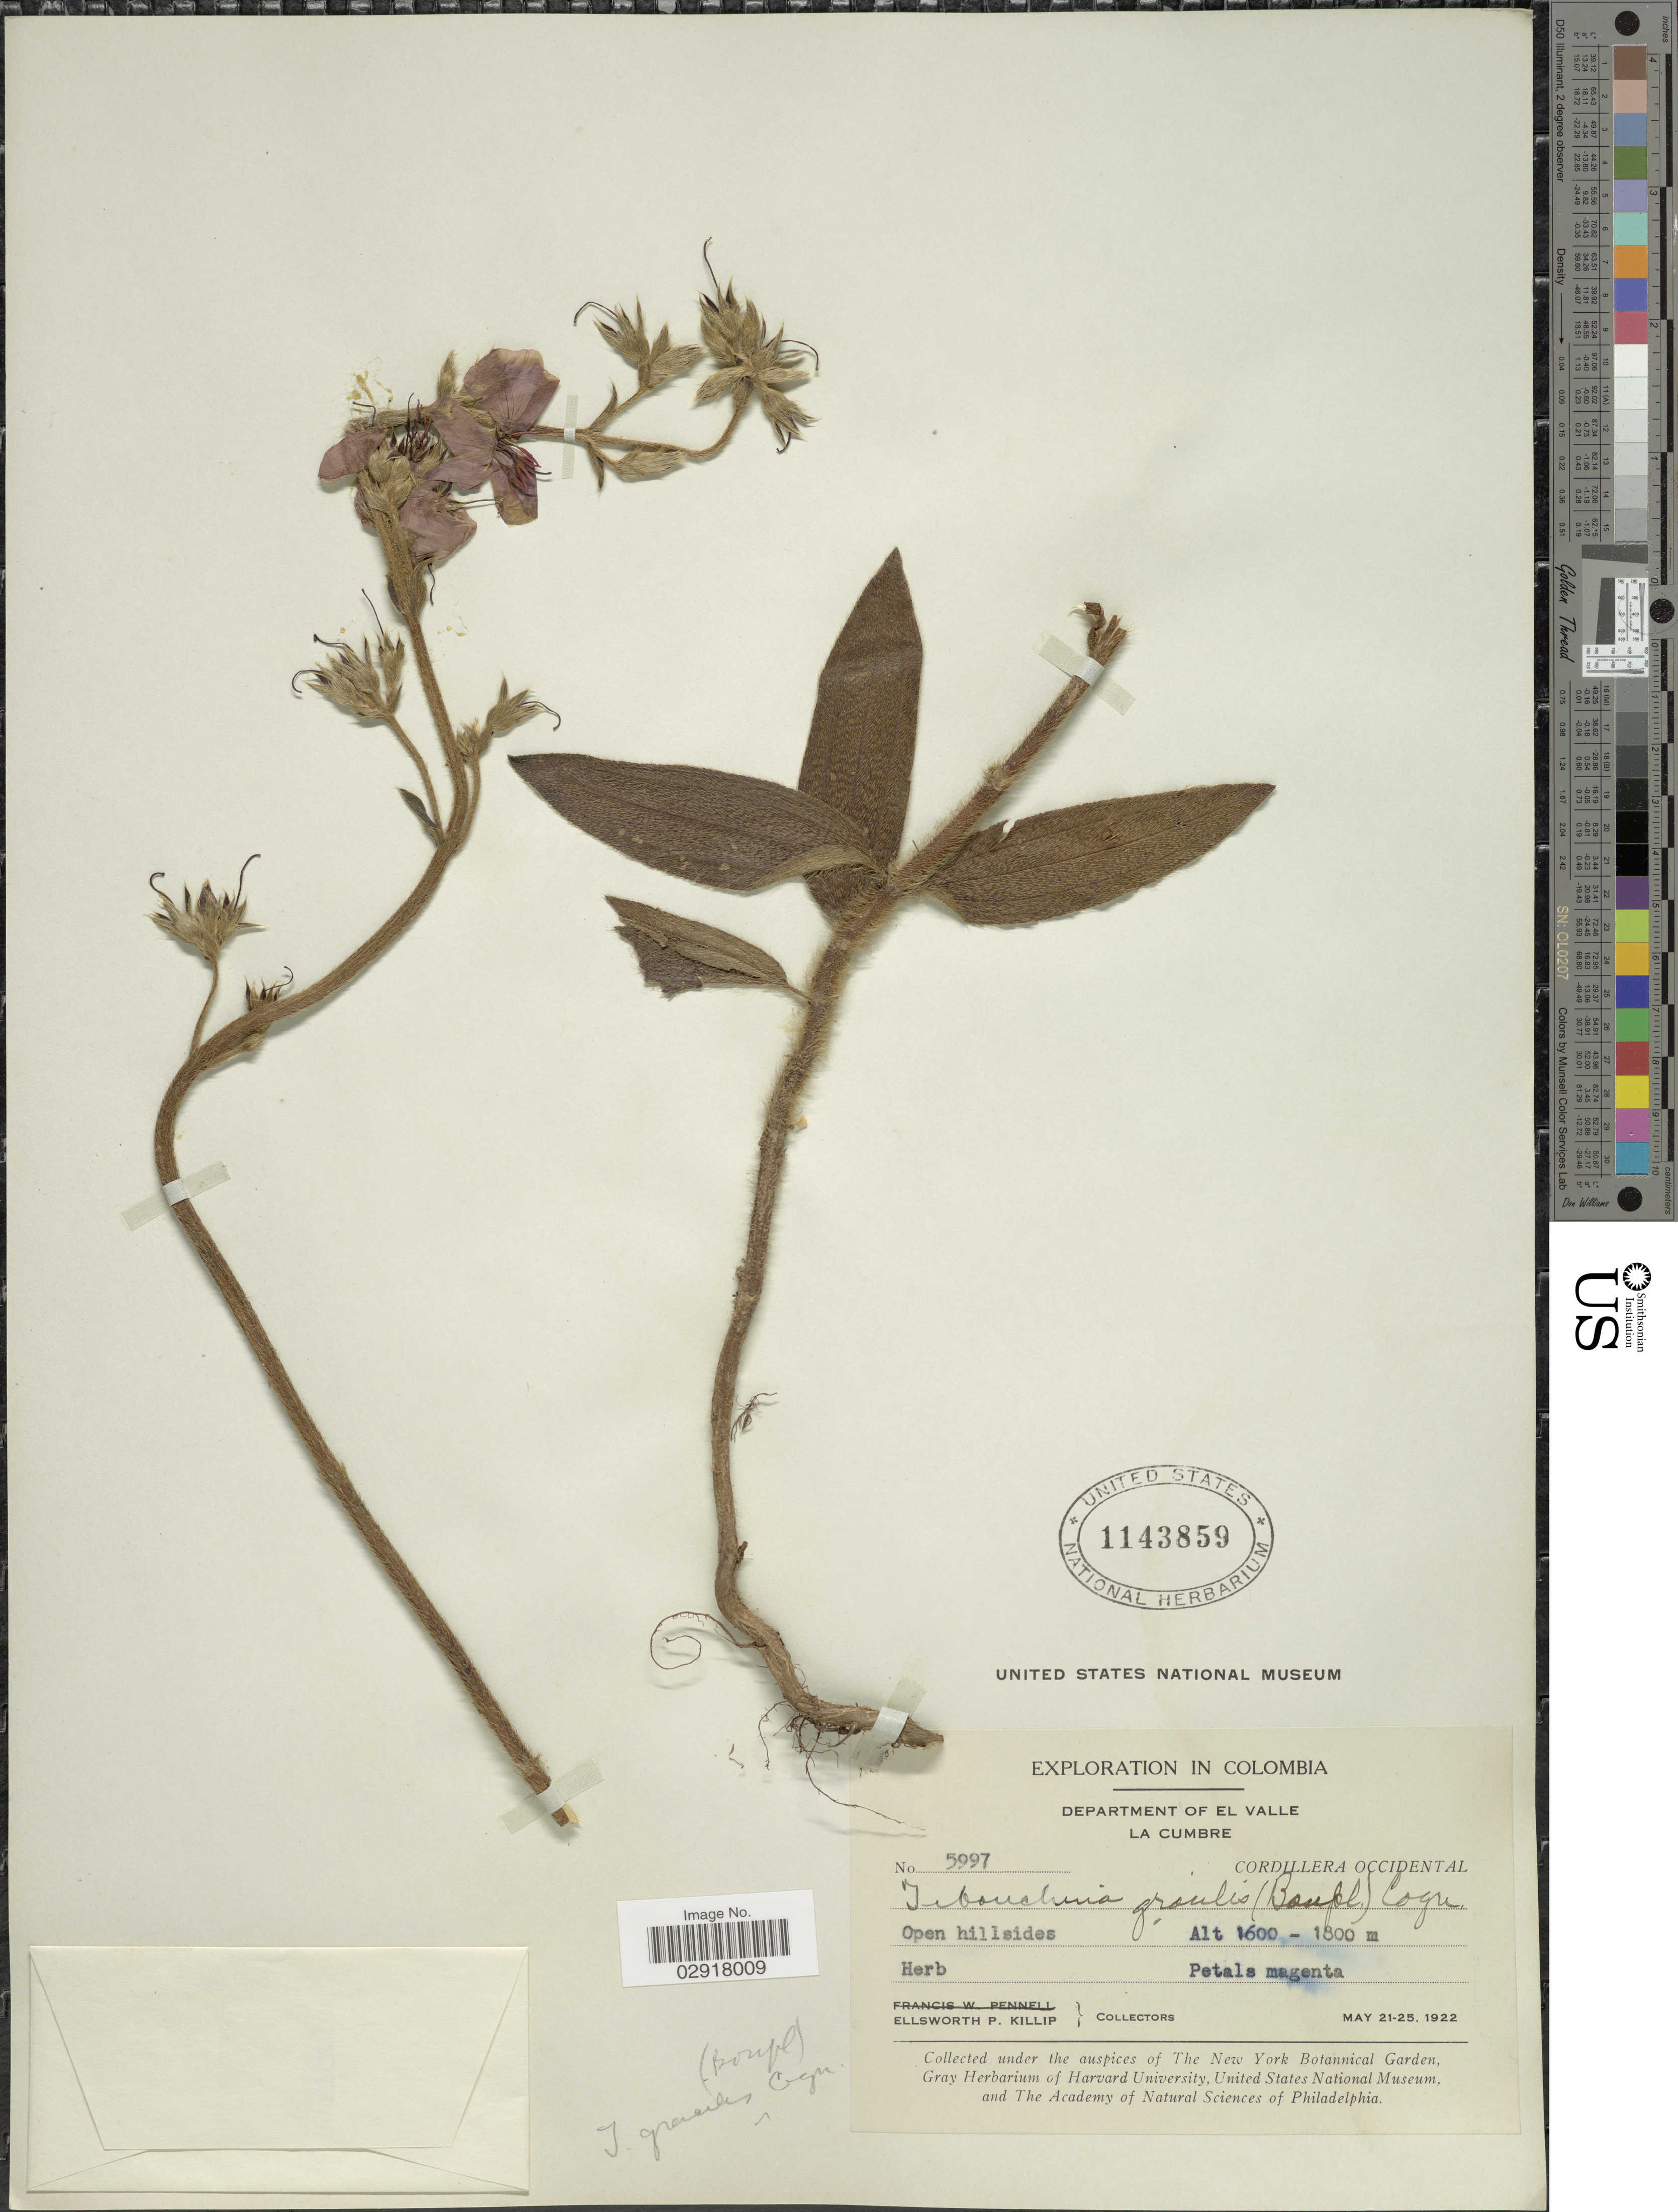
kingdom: Plantae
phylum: Tracheophyta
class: Magnoliopsida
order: Myrtales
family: Melastomataceae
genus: Chaetogastra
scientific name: Chaetogastra gracilis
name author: (Bonpl.) DC.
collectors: E. P. Killip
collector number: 5997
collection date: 1922-05-21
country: Colombia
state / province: Valle del Cauca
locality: Department of El Valle. La Cumbra. Cordillera Occidental.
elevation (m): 1600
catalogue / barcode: US 1143859